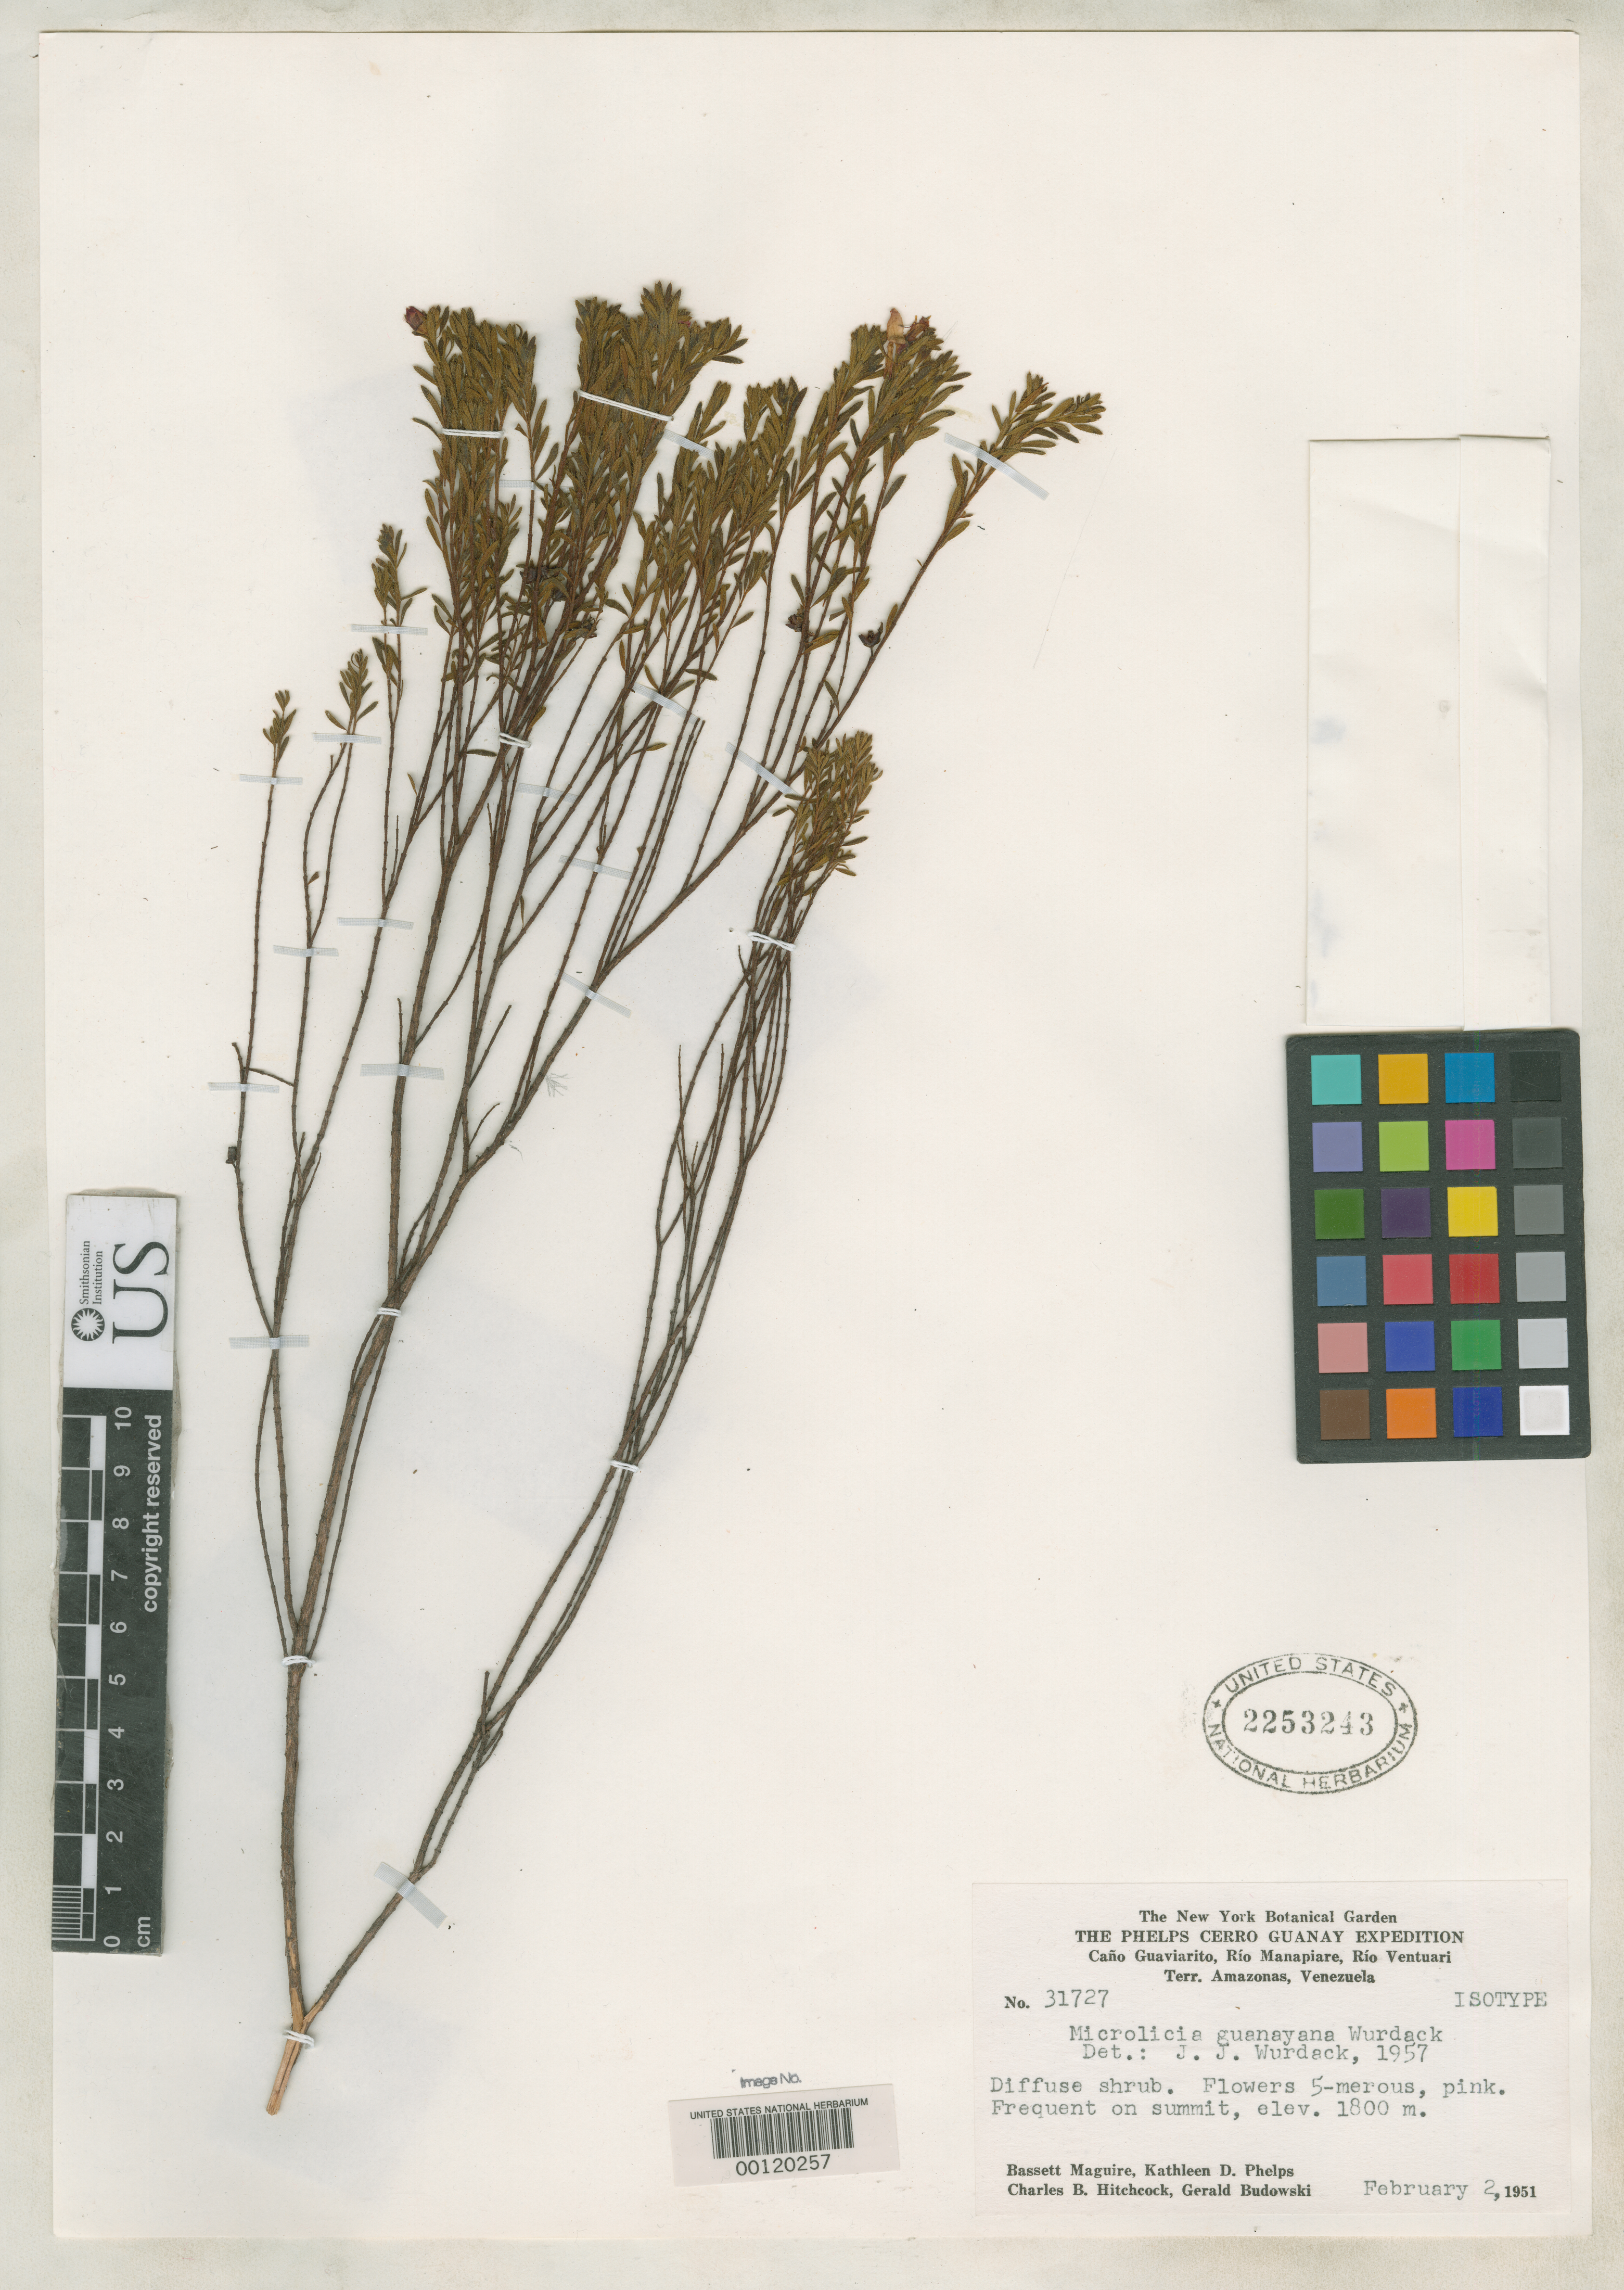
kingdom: Plantae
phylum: Tracheophyta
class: Magnoliopsida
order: Myrtales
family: Melastomataceae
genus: Microlicia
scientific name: Microlicia guanayana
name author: Wurdack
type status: Isotype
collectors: B. Maguire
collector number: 31727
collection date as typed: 02 Feb 1951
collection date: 1951-02-02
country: Venezuela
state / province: Amazonas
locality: Cano Guaviarito, Rio Manapiare, Rio Ventuari, Cerro Guanay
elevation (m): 1800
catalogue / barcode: US 2253243